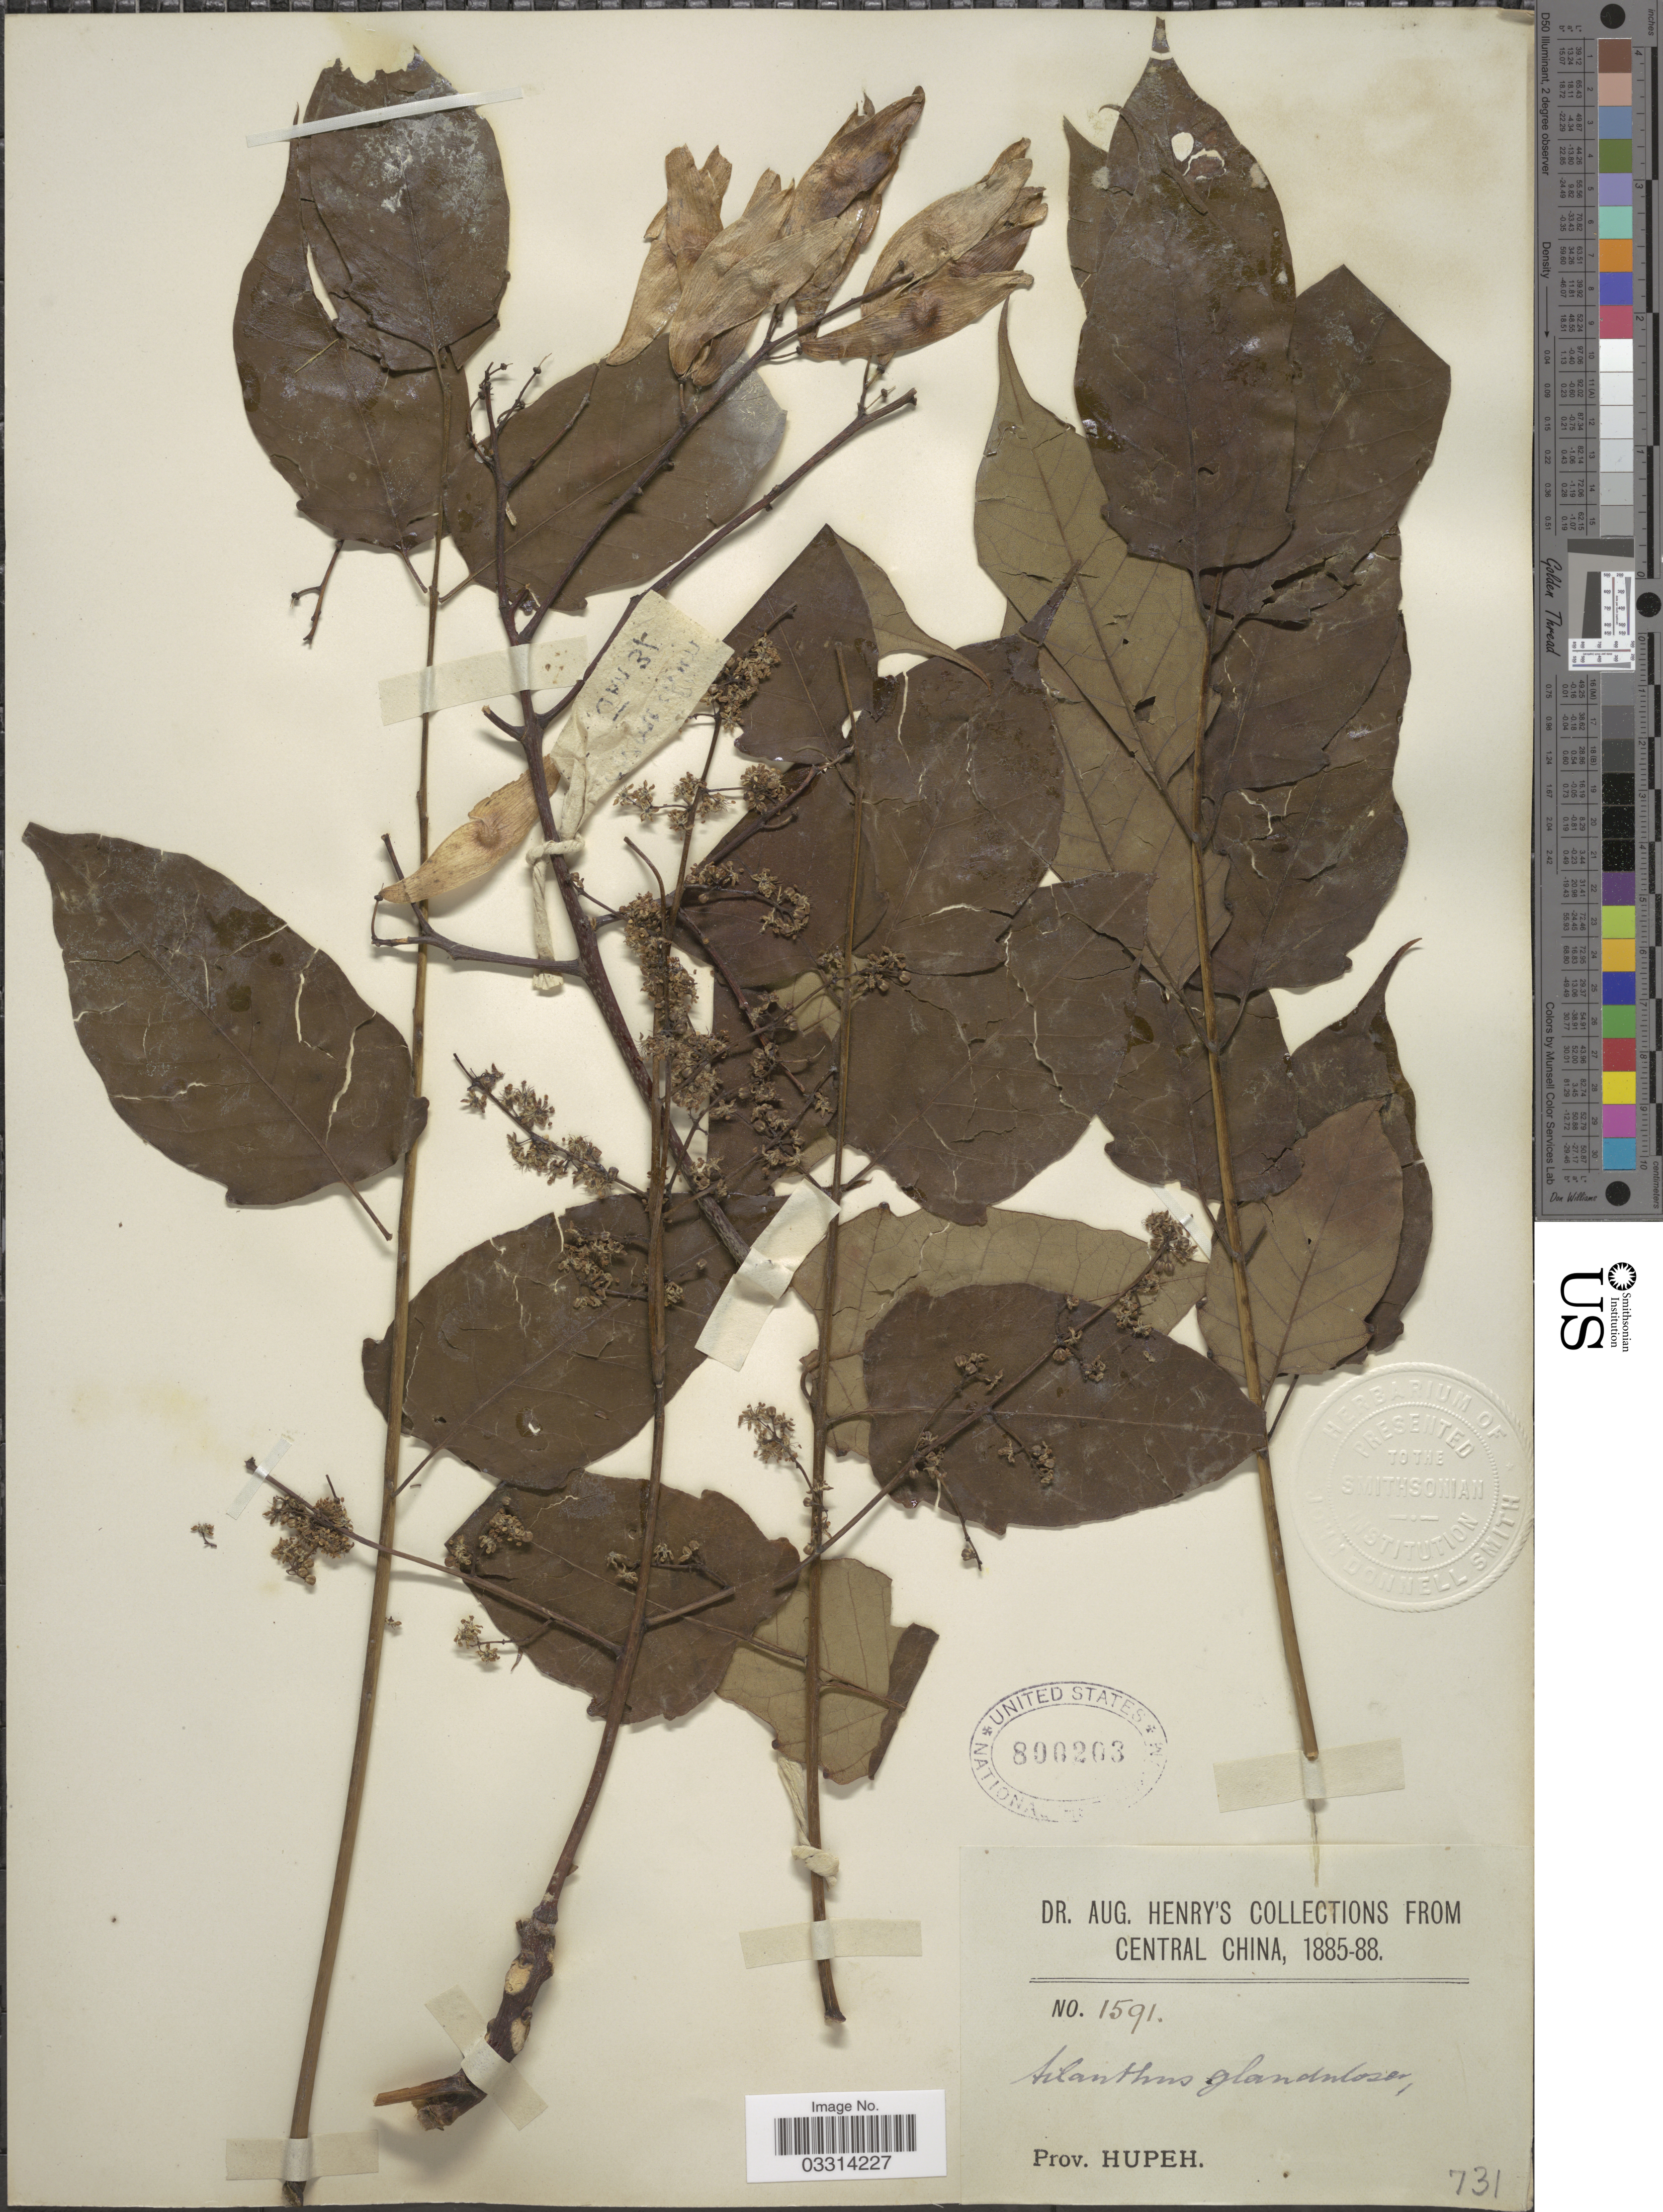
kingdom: Plantae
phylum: Tracheophyta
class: Magnoliopsida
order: Sapindales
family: Simaroubaceae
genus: Ailanthus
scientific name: Ailanthus altissima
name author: (Mill.) Swingle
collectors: A. Henry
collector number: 1591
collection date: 1885/1888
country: China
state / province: Hubei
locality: Central China. Prov. Hupeh.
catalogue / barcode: US 800203